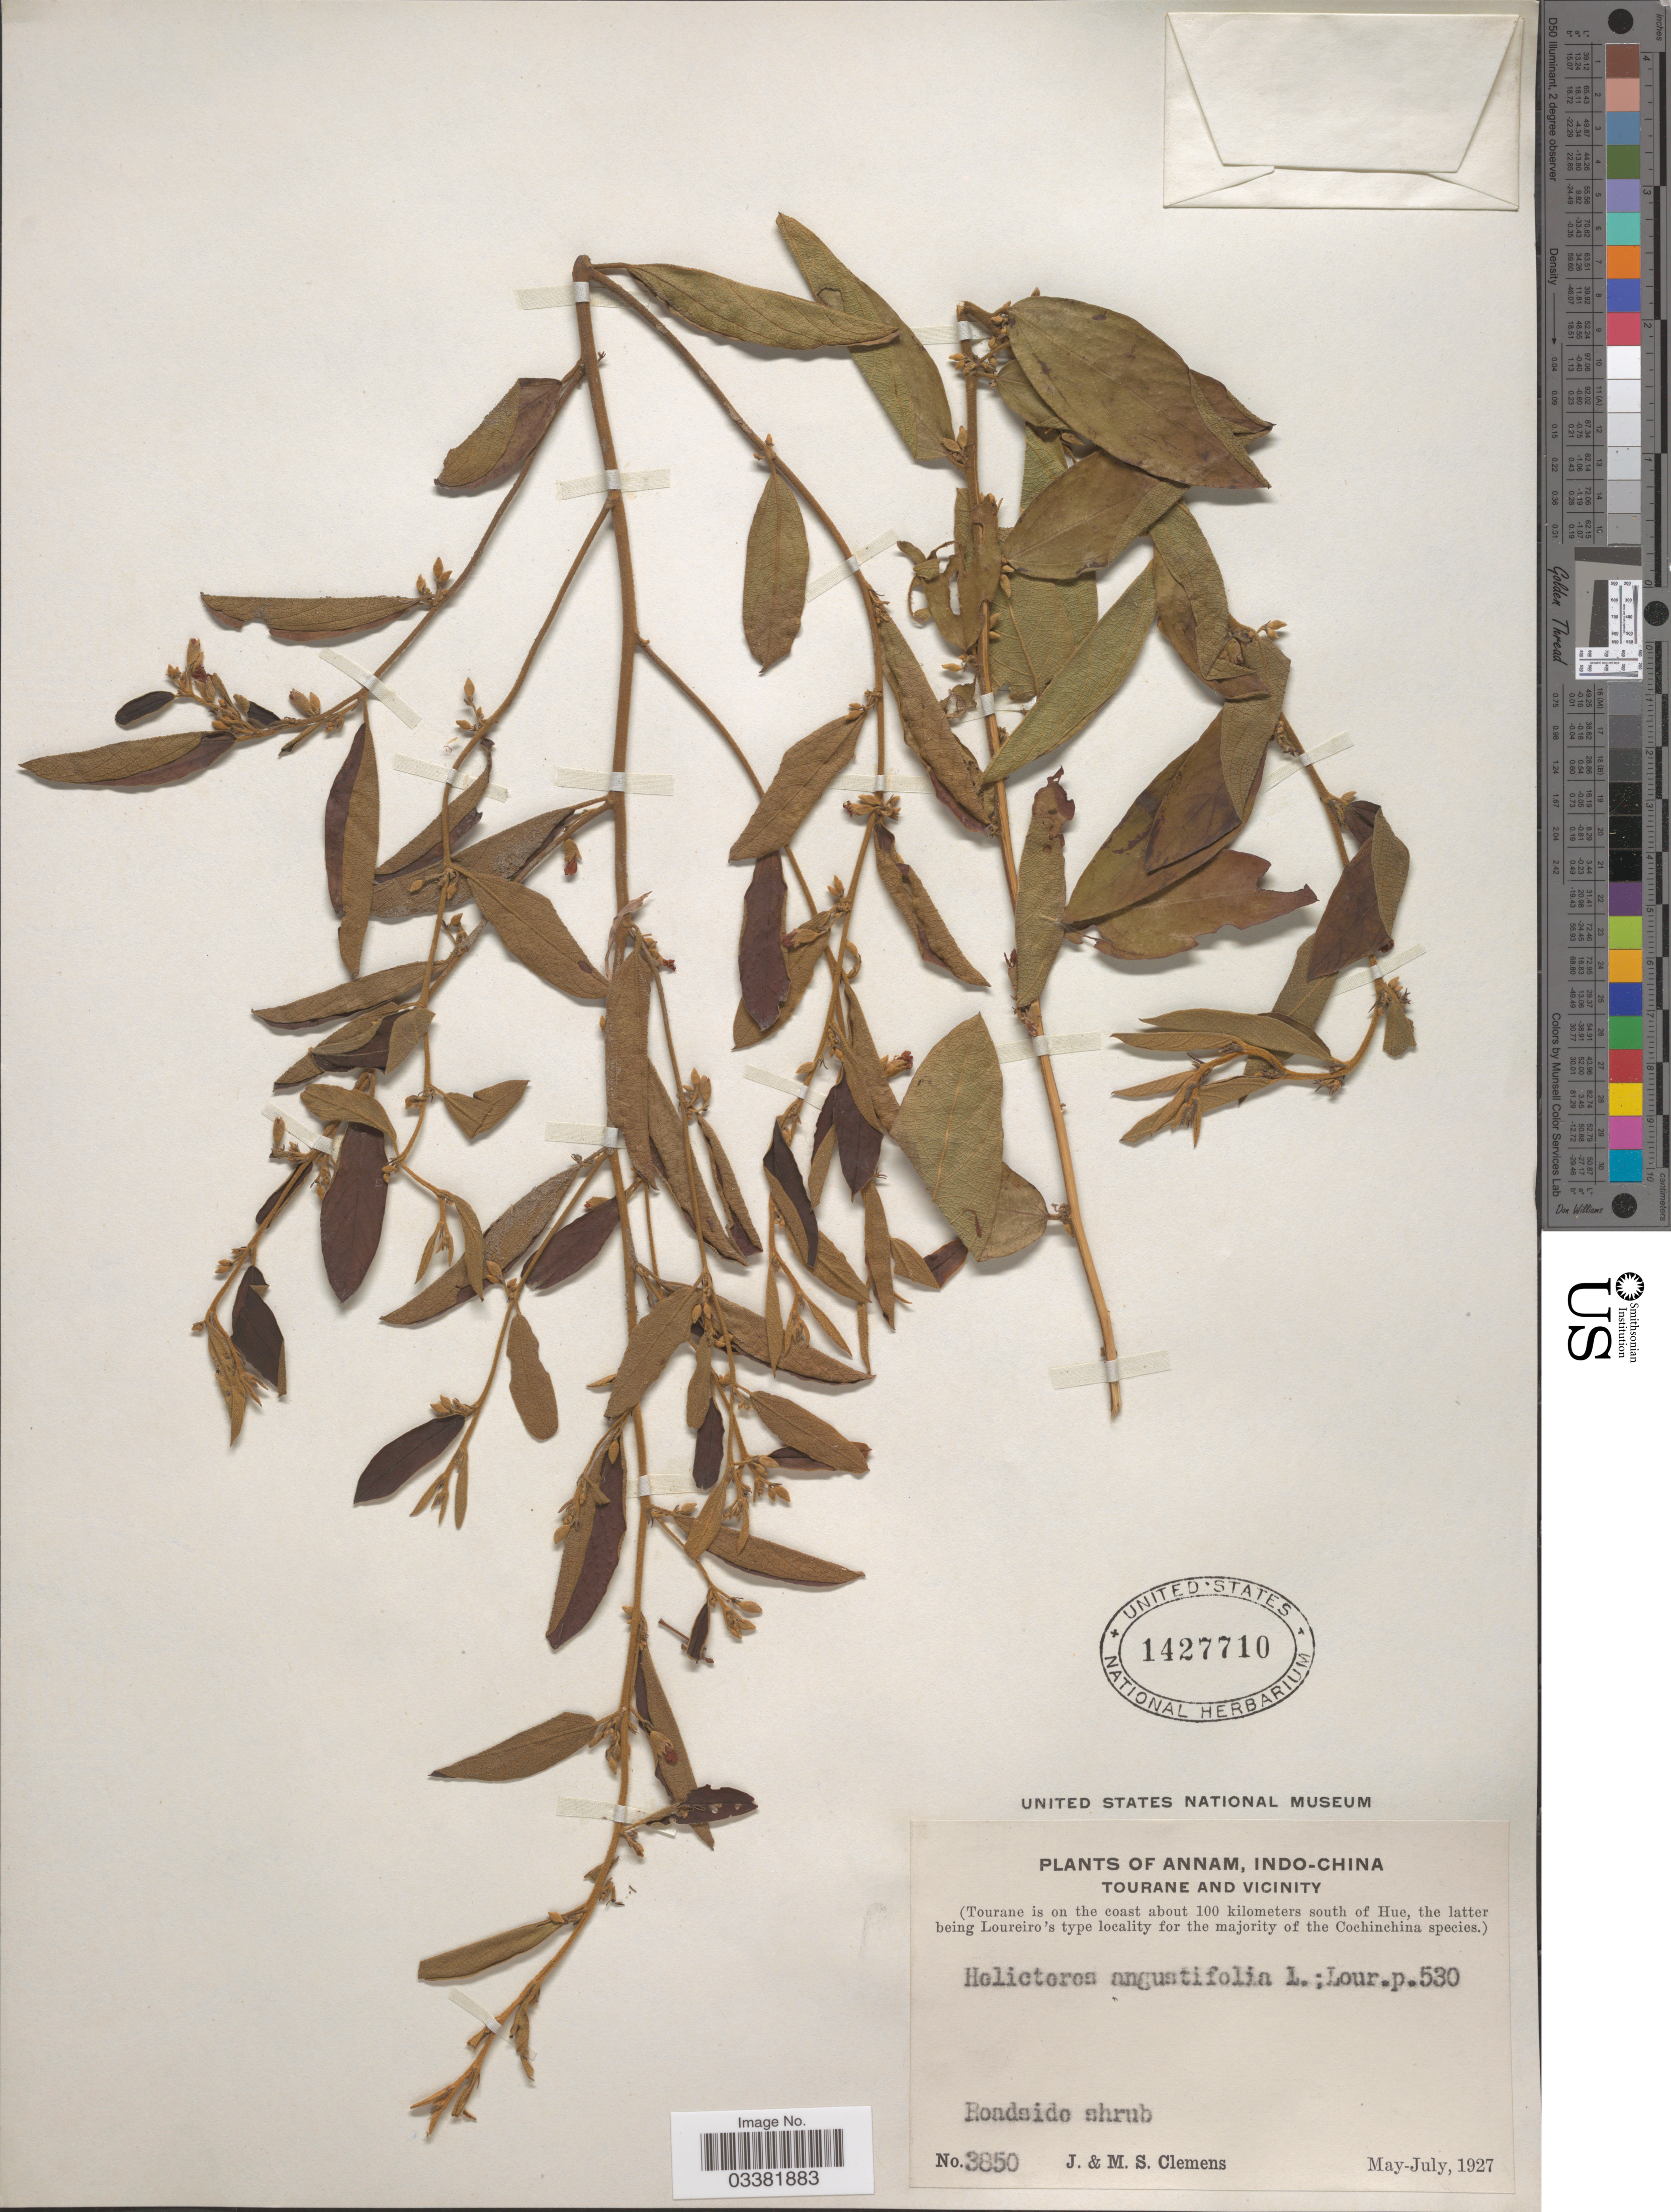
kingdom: Plantae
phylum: Tracheophyta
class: Magnoliopsida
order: Malvales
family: Malvaceae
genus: Helicteres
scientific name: Helicteres angustifolia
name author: L.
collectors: J. Clemens & M. S. Clemens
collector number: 3850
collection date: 1927-05/1927-07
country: Vietnam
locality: Annam, Indo-China. Tourane and Vicinity (Tourane is on the coast about 100 kilomters south of Hue).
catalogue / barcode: US 1427710